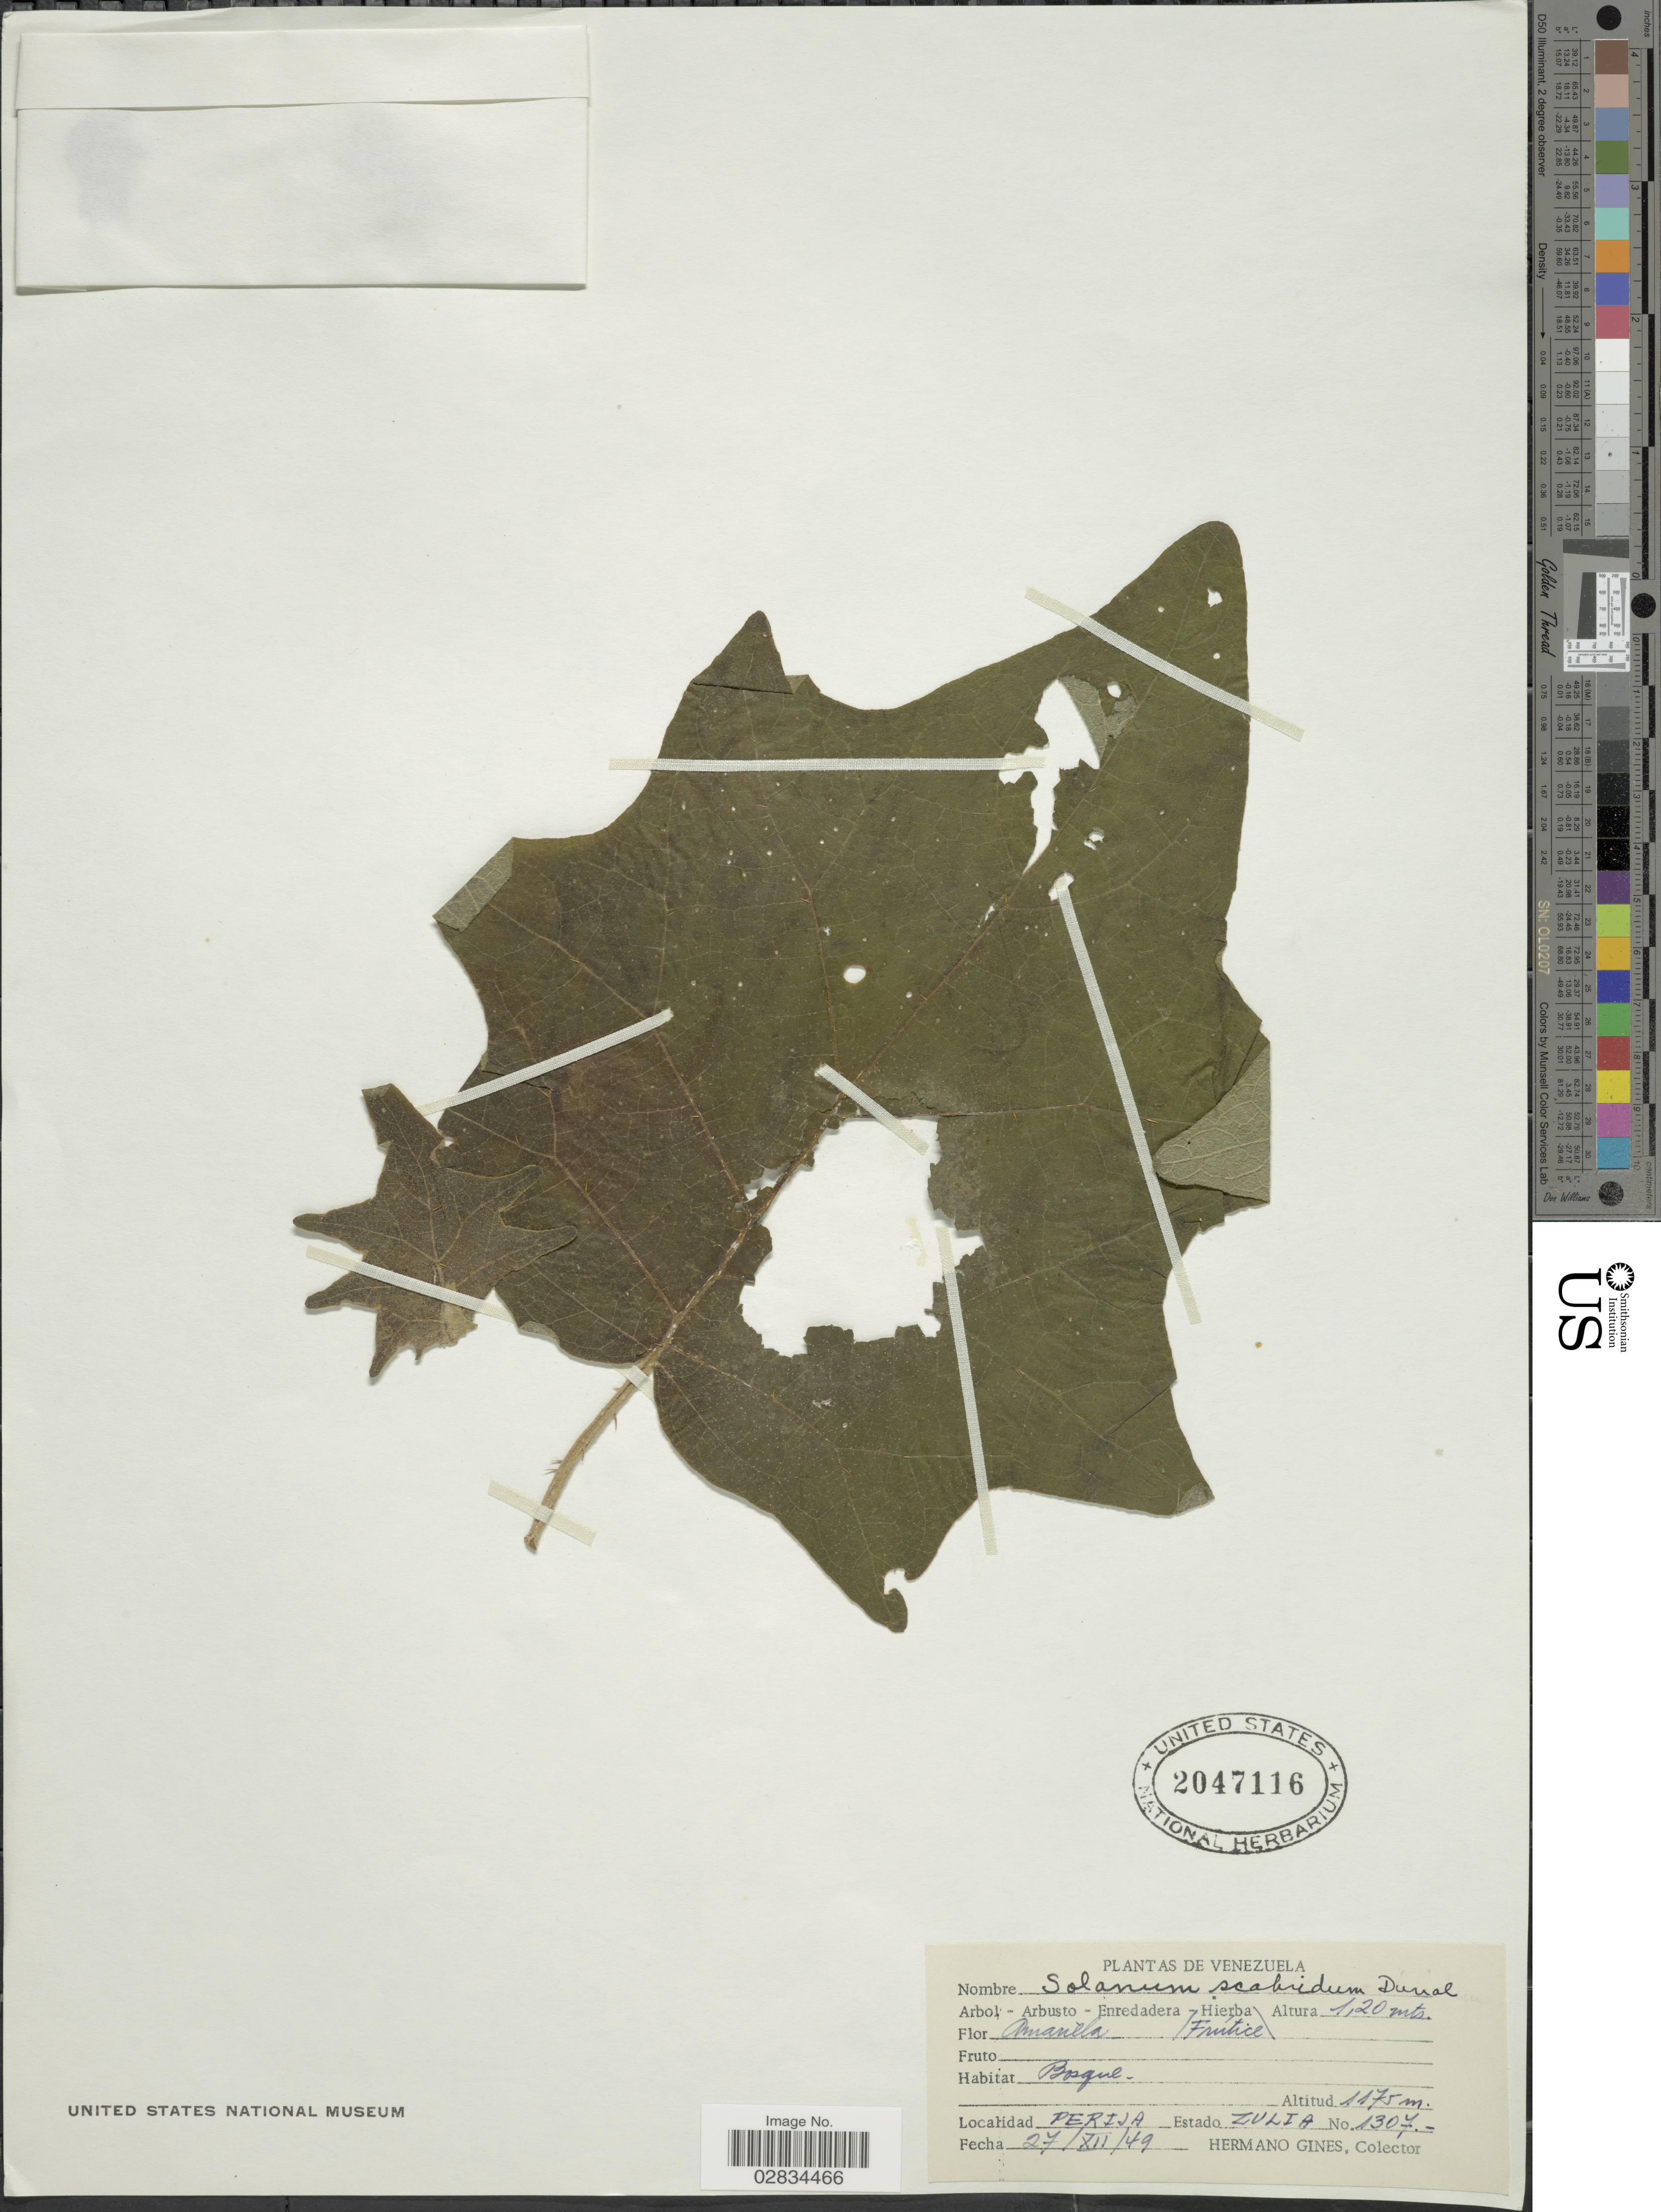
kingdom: Plantae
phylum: Tracheophyta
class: Magnoliopsida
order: Solanales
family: Solanaceae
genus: Solanum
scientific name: Solanum scabridum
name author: Dunal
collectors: Bro. Gines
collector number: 1307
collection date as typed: Transcribed d/m/y: 27/12/49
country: Venezuela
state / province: Zulia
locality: Perija. Estado Zulia.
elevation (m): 1175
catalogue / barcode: US 2047116